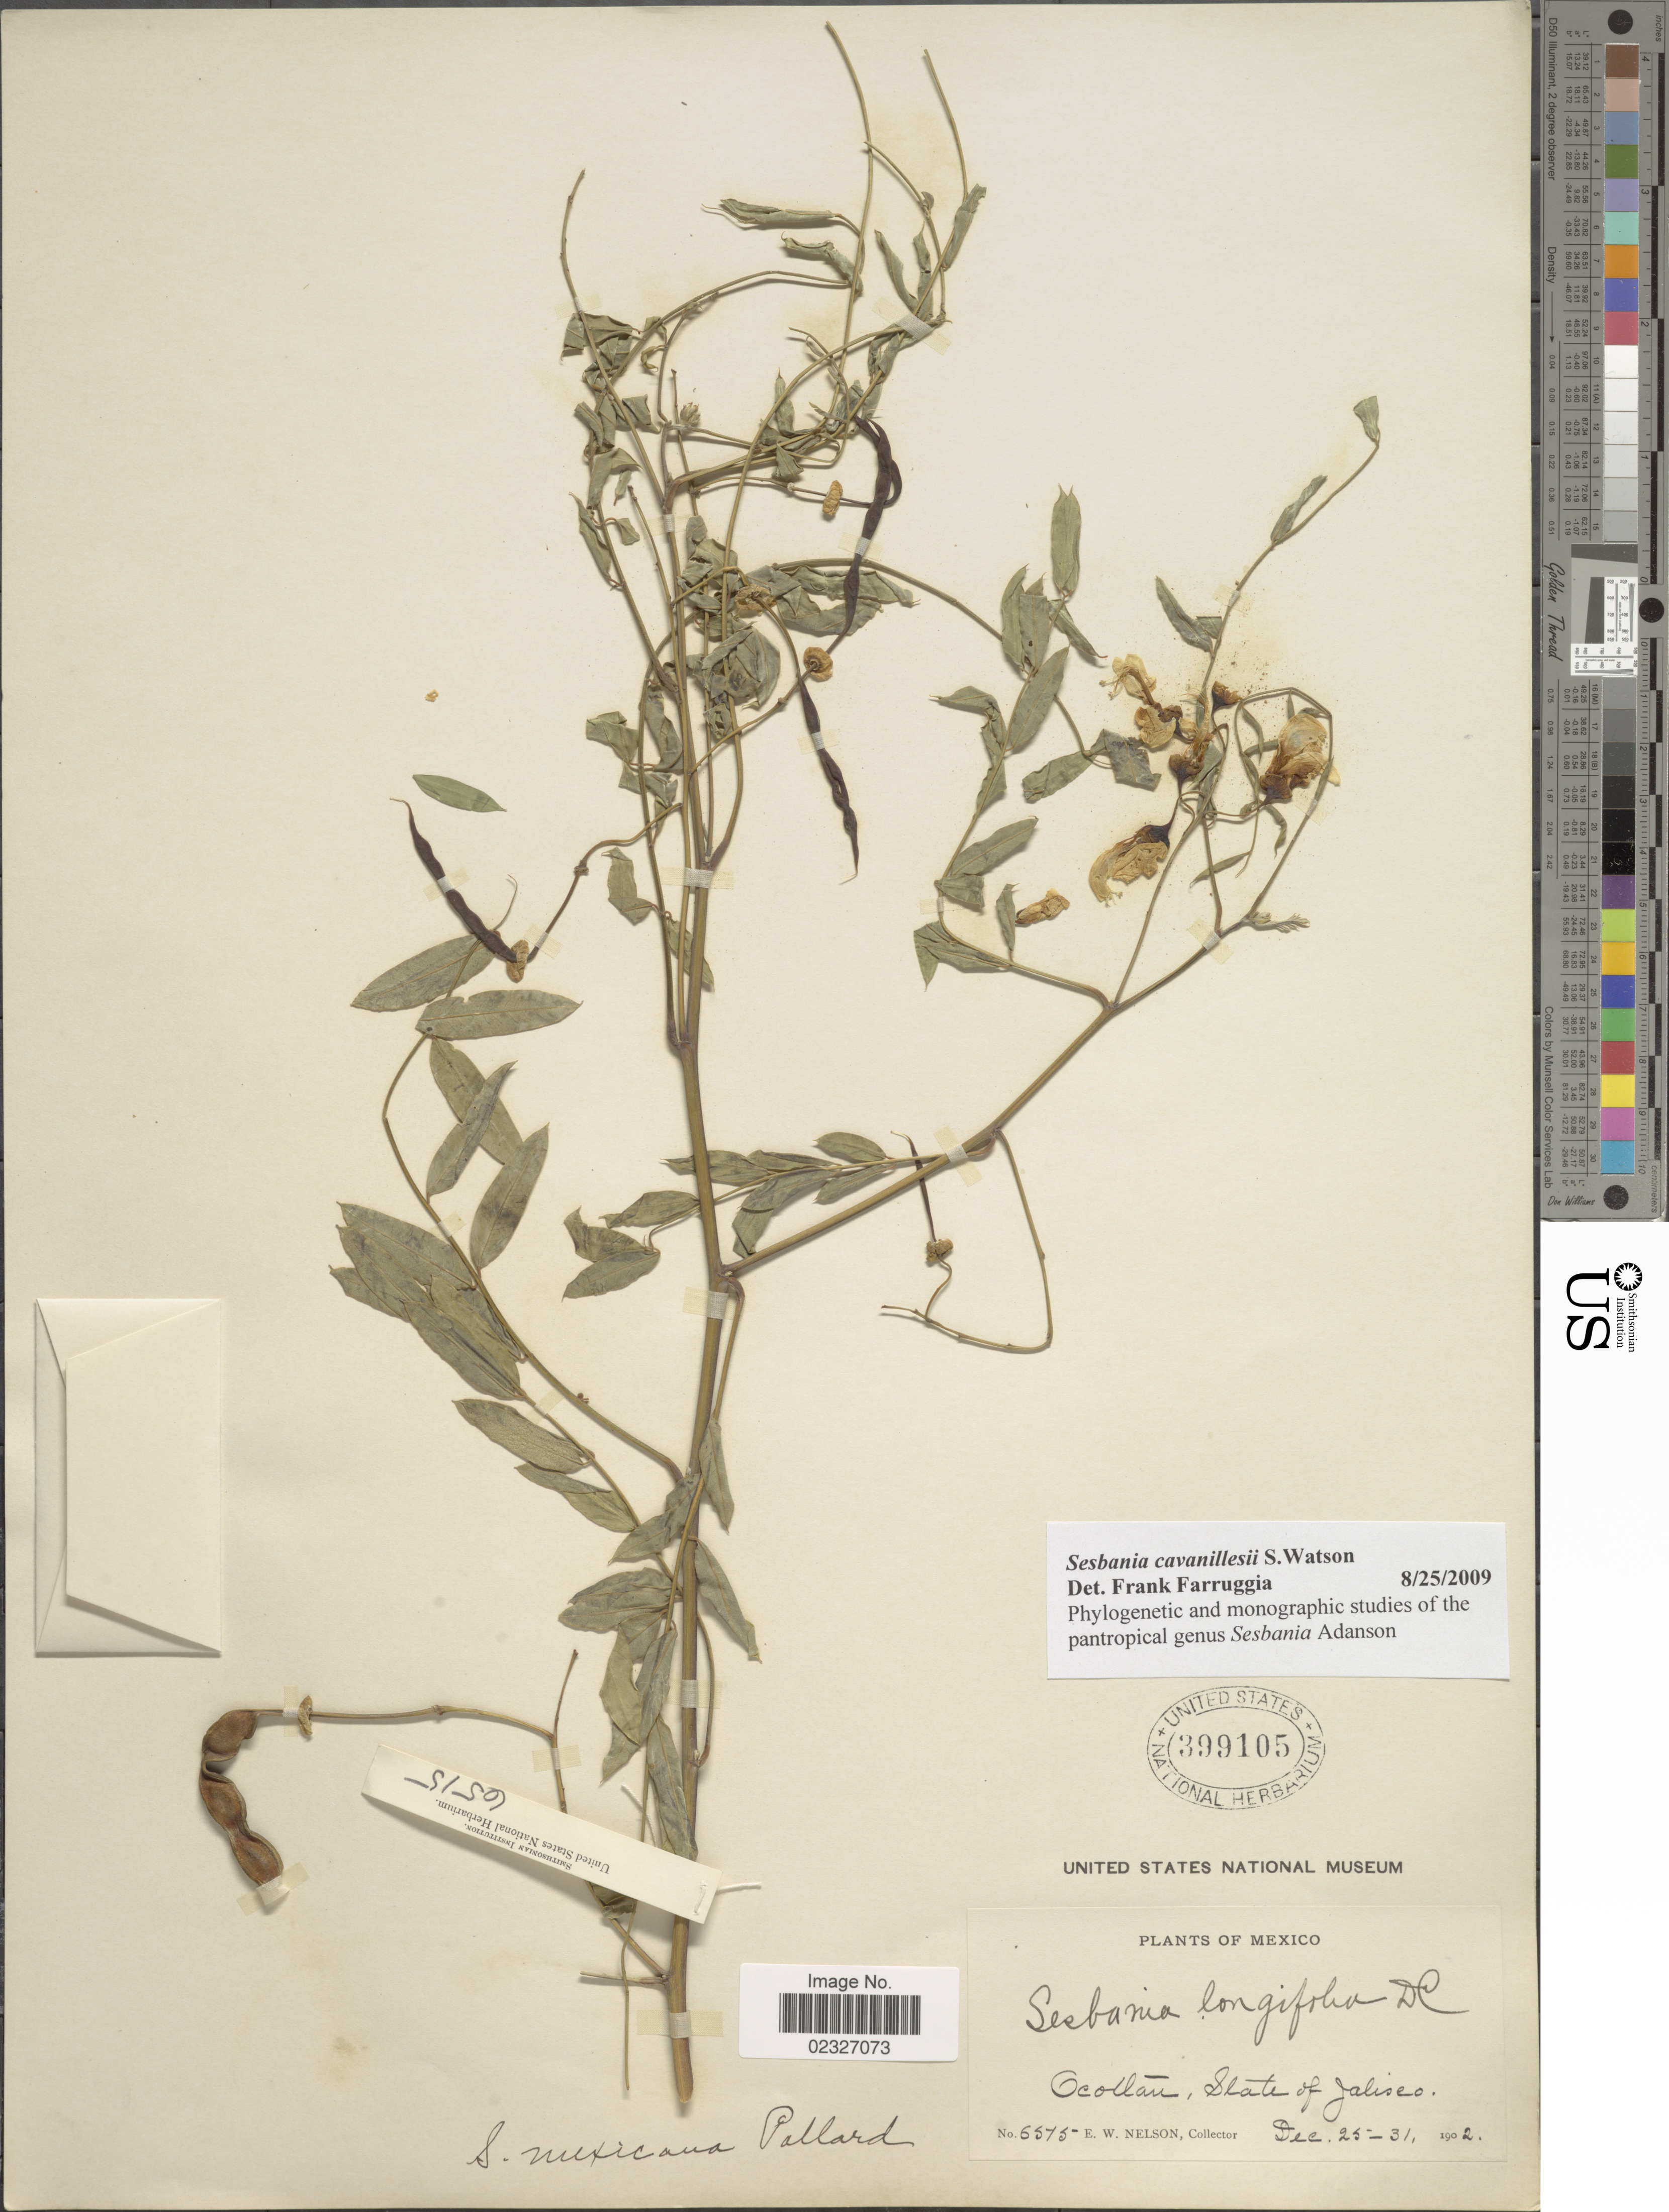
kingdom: Plantae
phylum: Tracheophyta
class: Magnoliopsida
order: Fabales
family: Fabaceae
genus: Sesbania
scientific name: Sesbania cavanillesii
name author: S. Watson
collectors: E. W. Nelson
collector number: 6575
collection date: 1902-12-25/1902-12-31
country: Mexico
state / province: Jalisco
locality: Ocotland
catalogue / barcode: US 399105